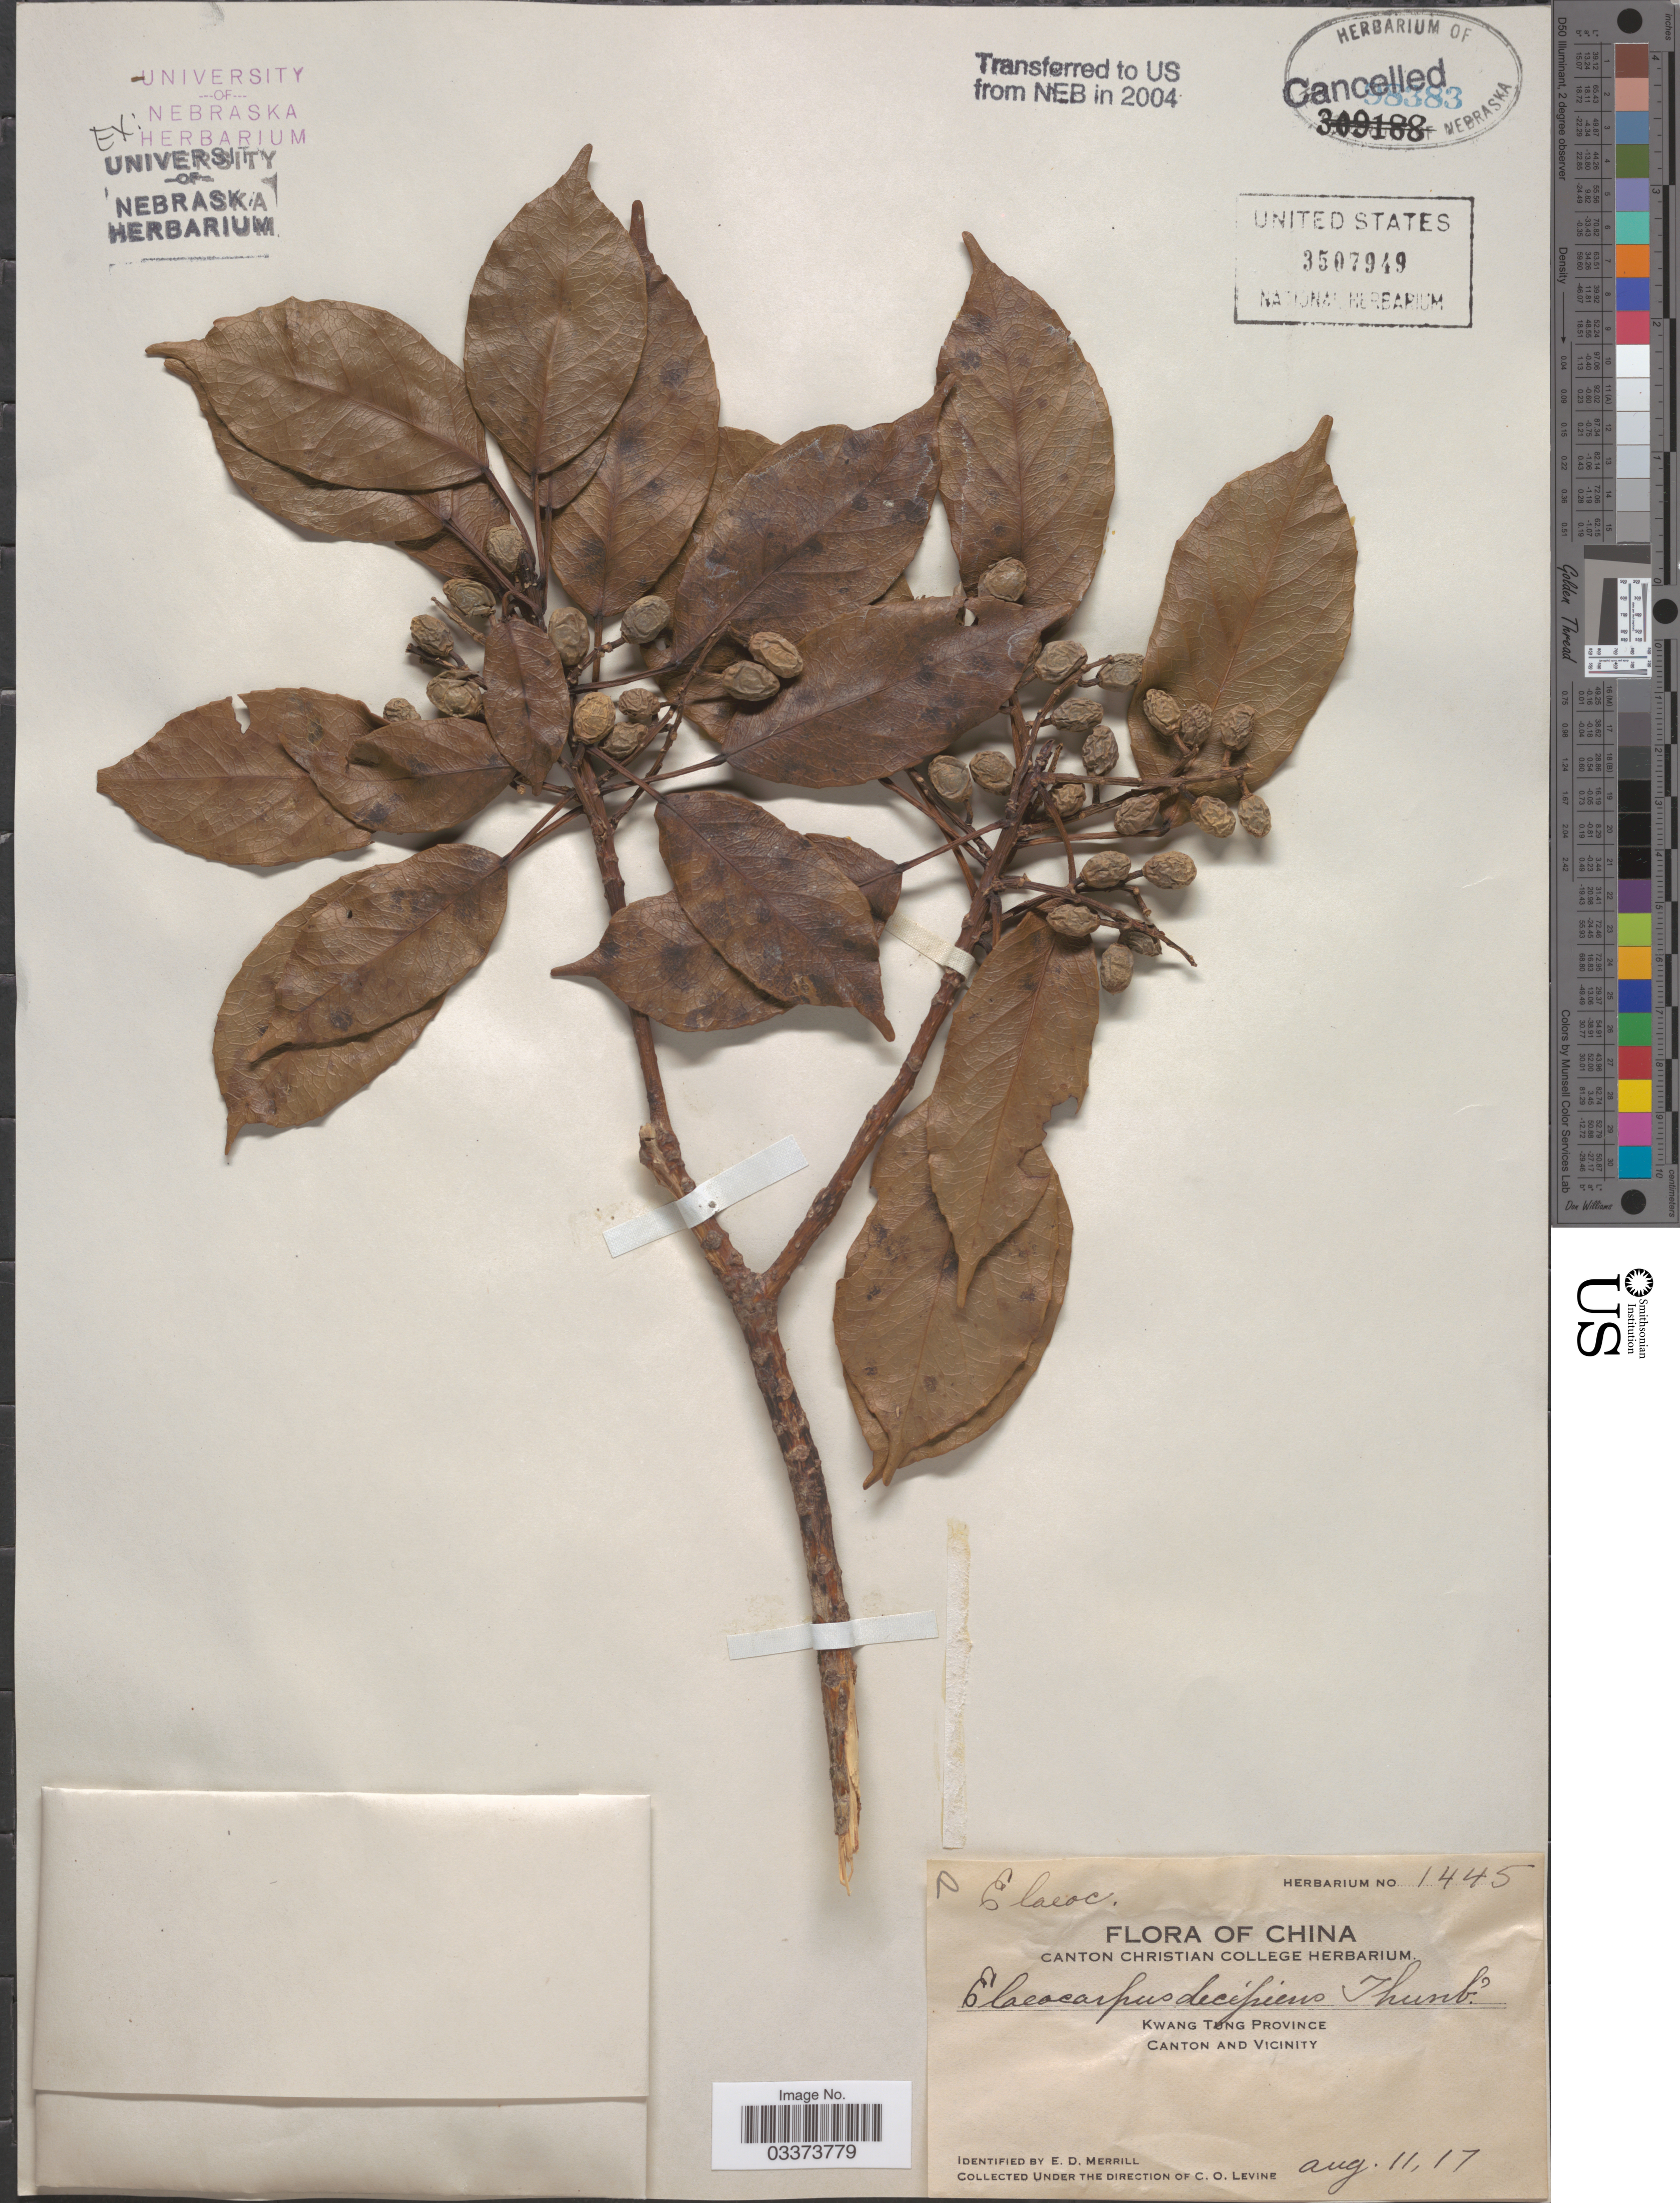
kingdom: Plantae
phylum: Tracheophyta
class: Magnoliopsida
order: Oxalidales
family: Elaeocarpaceae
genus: Elaeocarpus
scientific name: Elaeocarpus decipiens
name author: F.B. Forbes & Hemsl.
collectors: C. O. Levine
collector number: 1445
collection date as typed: Transcribed d/m/y: 11/8/17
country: China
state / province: Guangdong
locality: Kwang Tung Province, Canton and Vicinity.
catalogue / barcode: US 3507949